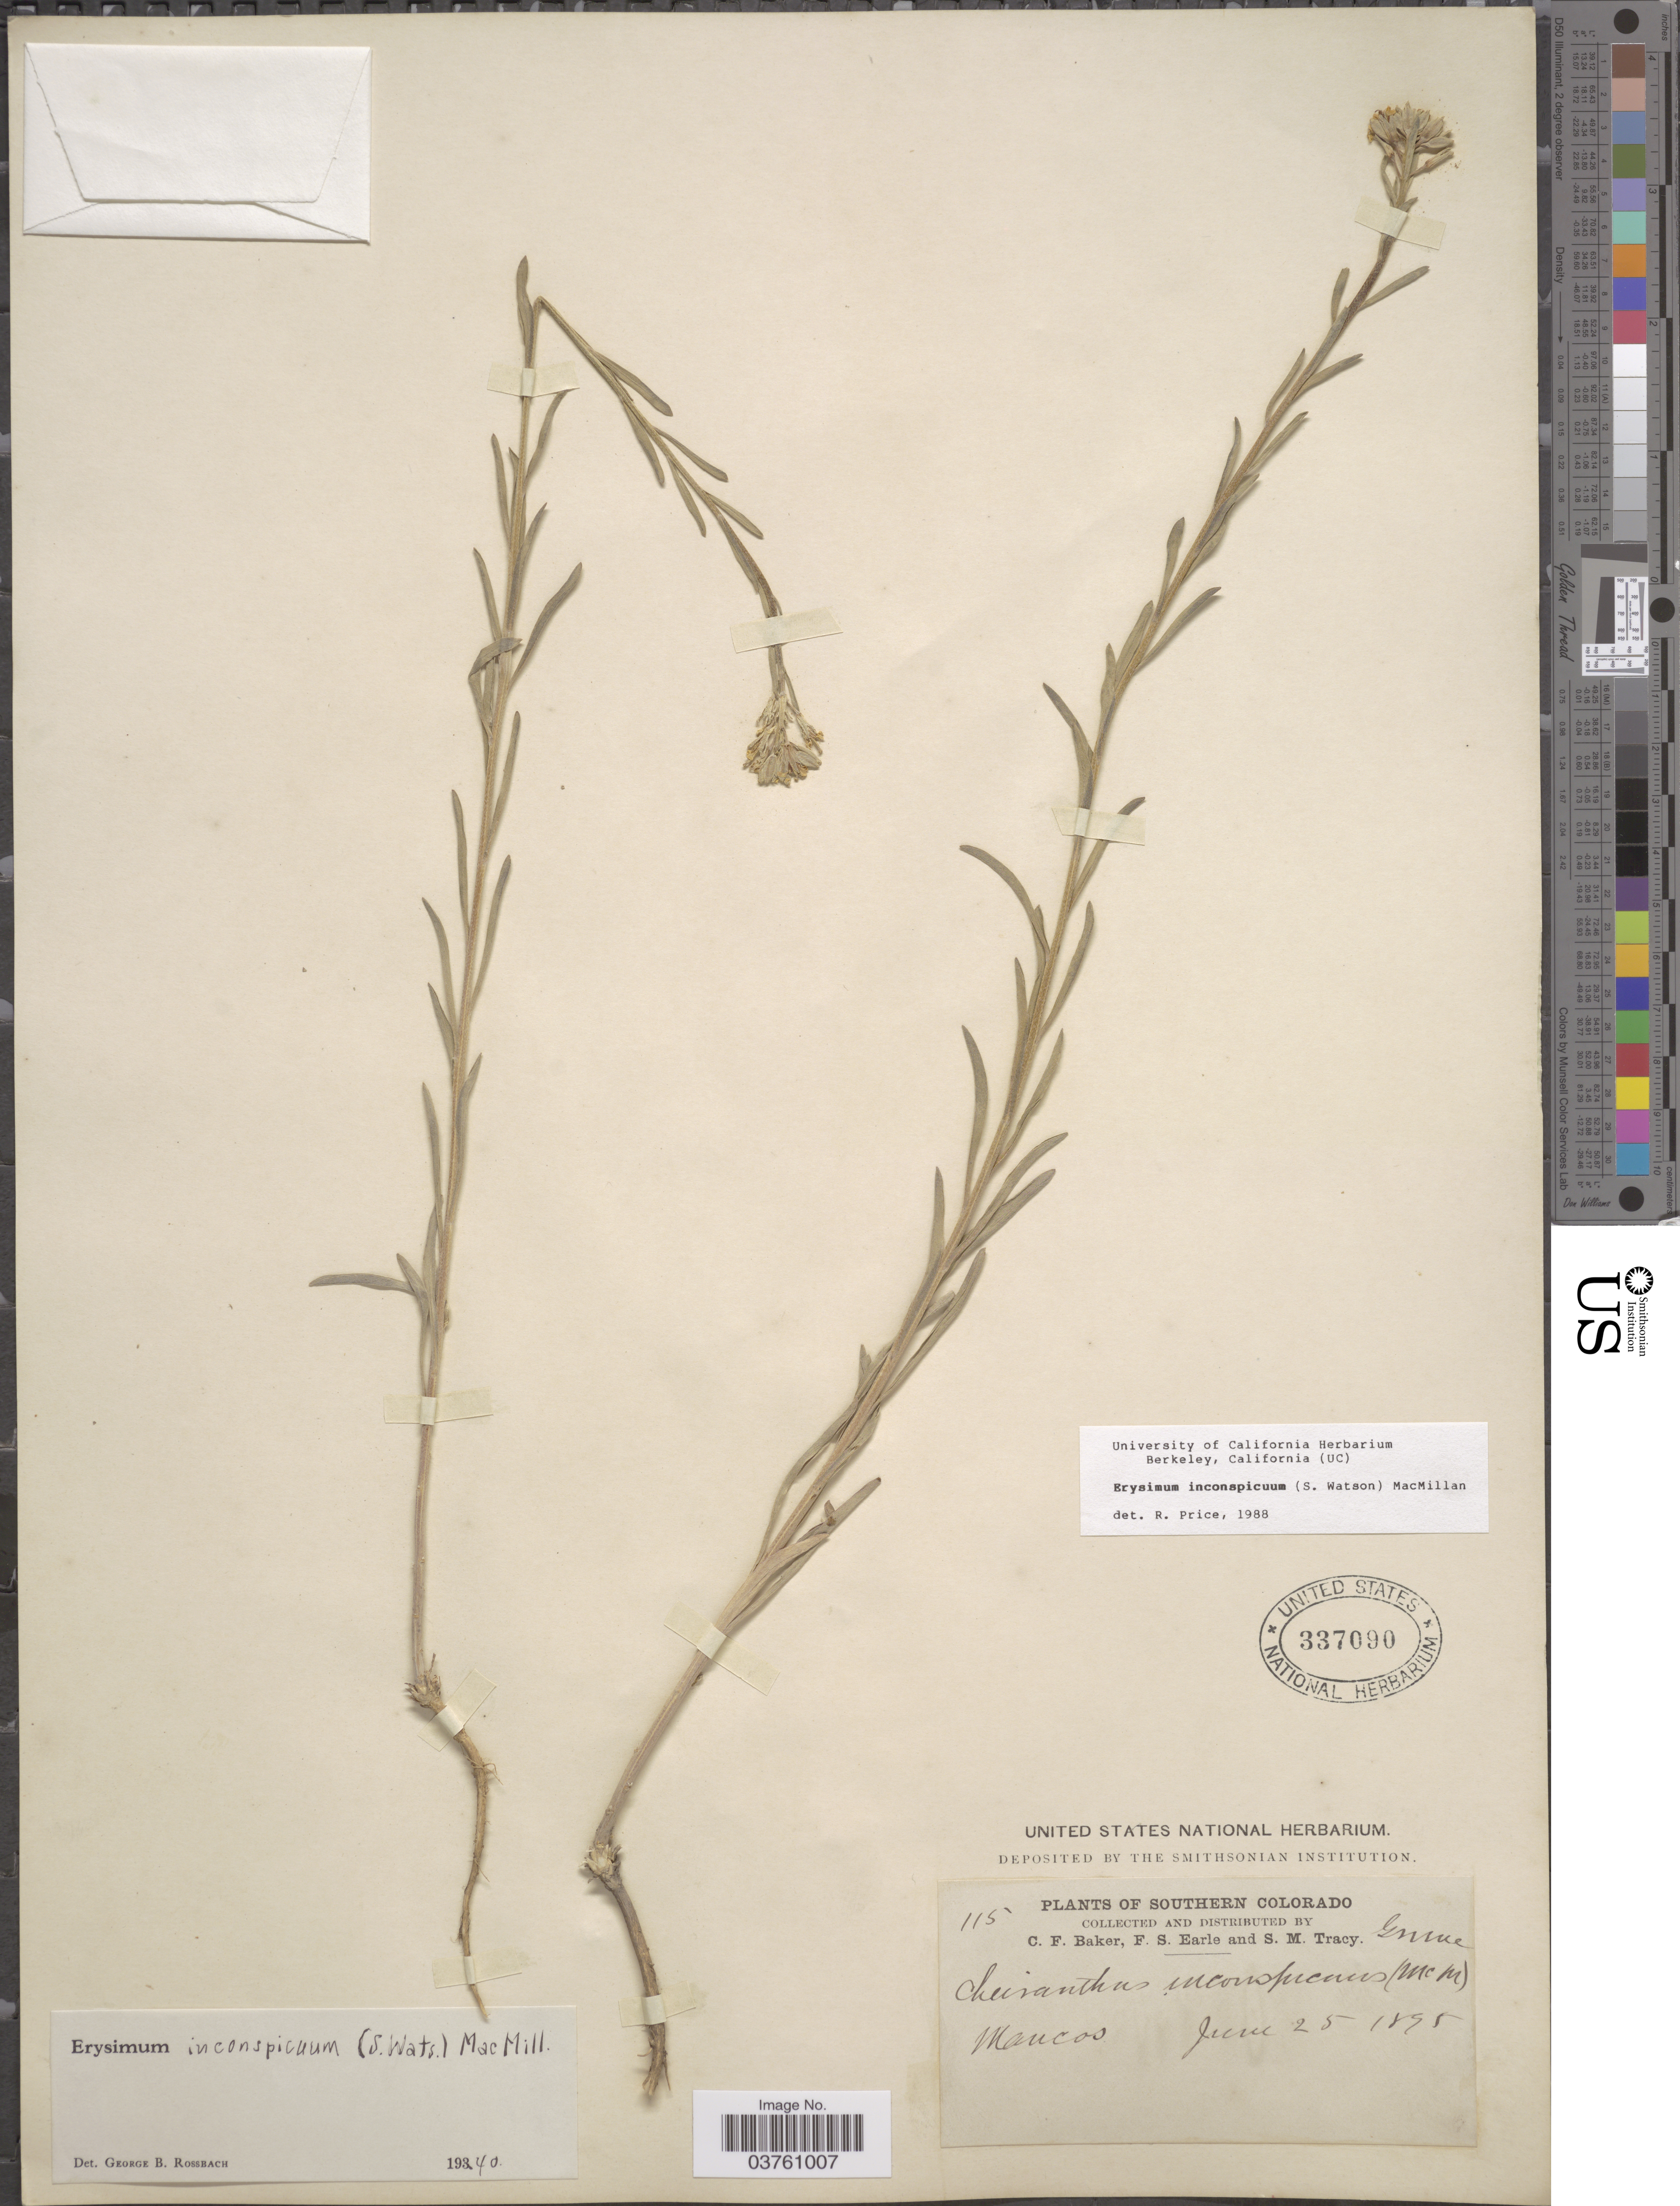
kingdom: Plantae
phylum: Tracheophyta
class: Magnoliopsida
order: Brassicales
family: Brassicaceae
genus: Erysimum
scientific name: Erysimum inconspicuum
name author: (S. Watson) MacMill.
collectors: C. F. Baker, F. S. Earle & S. M. Tracy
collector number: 115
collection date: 1895-06-25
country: United States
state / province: Colorado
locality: Southern Colorado. Mancos.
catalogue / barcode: US 337090